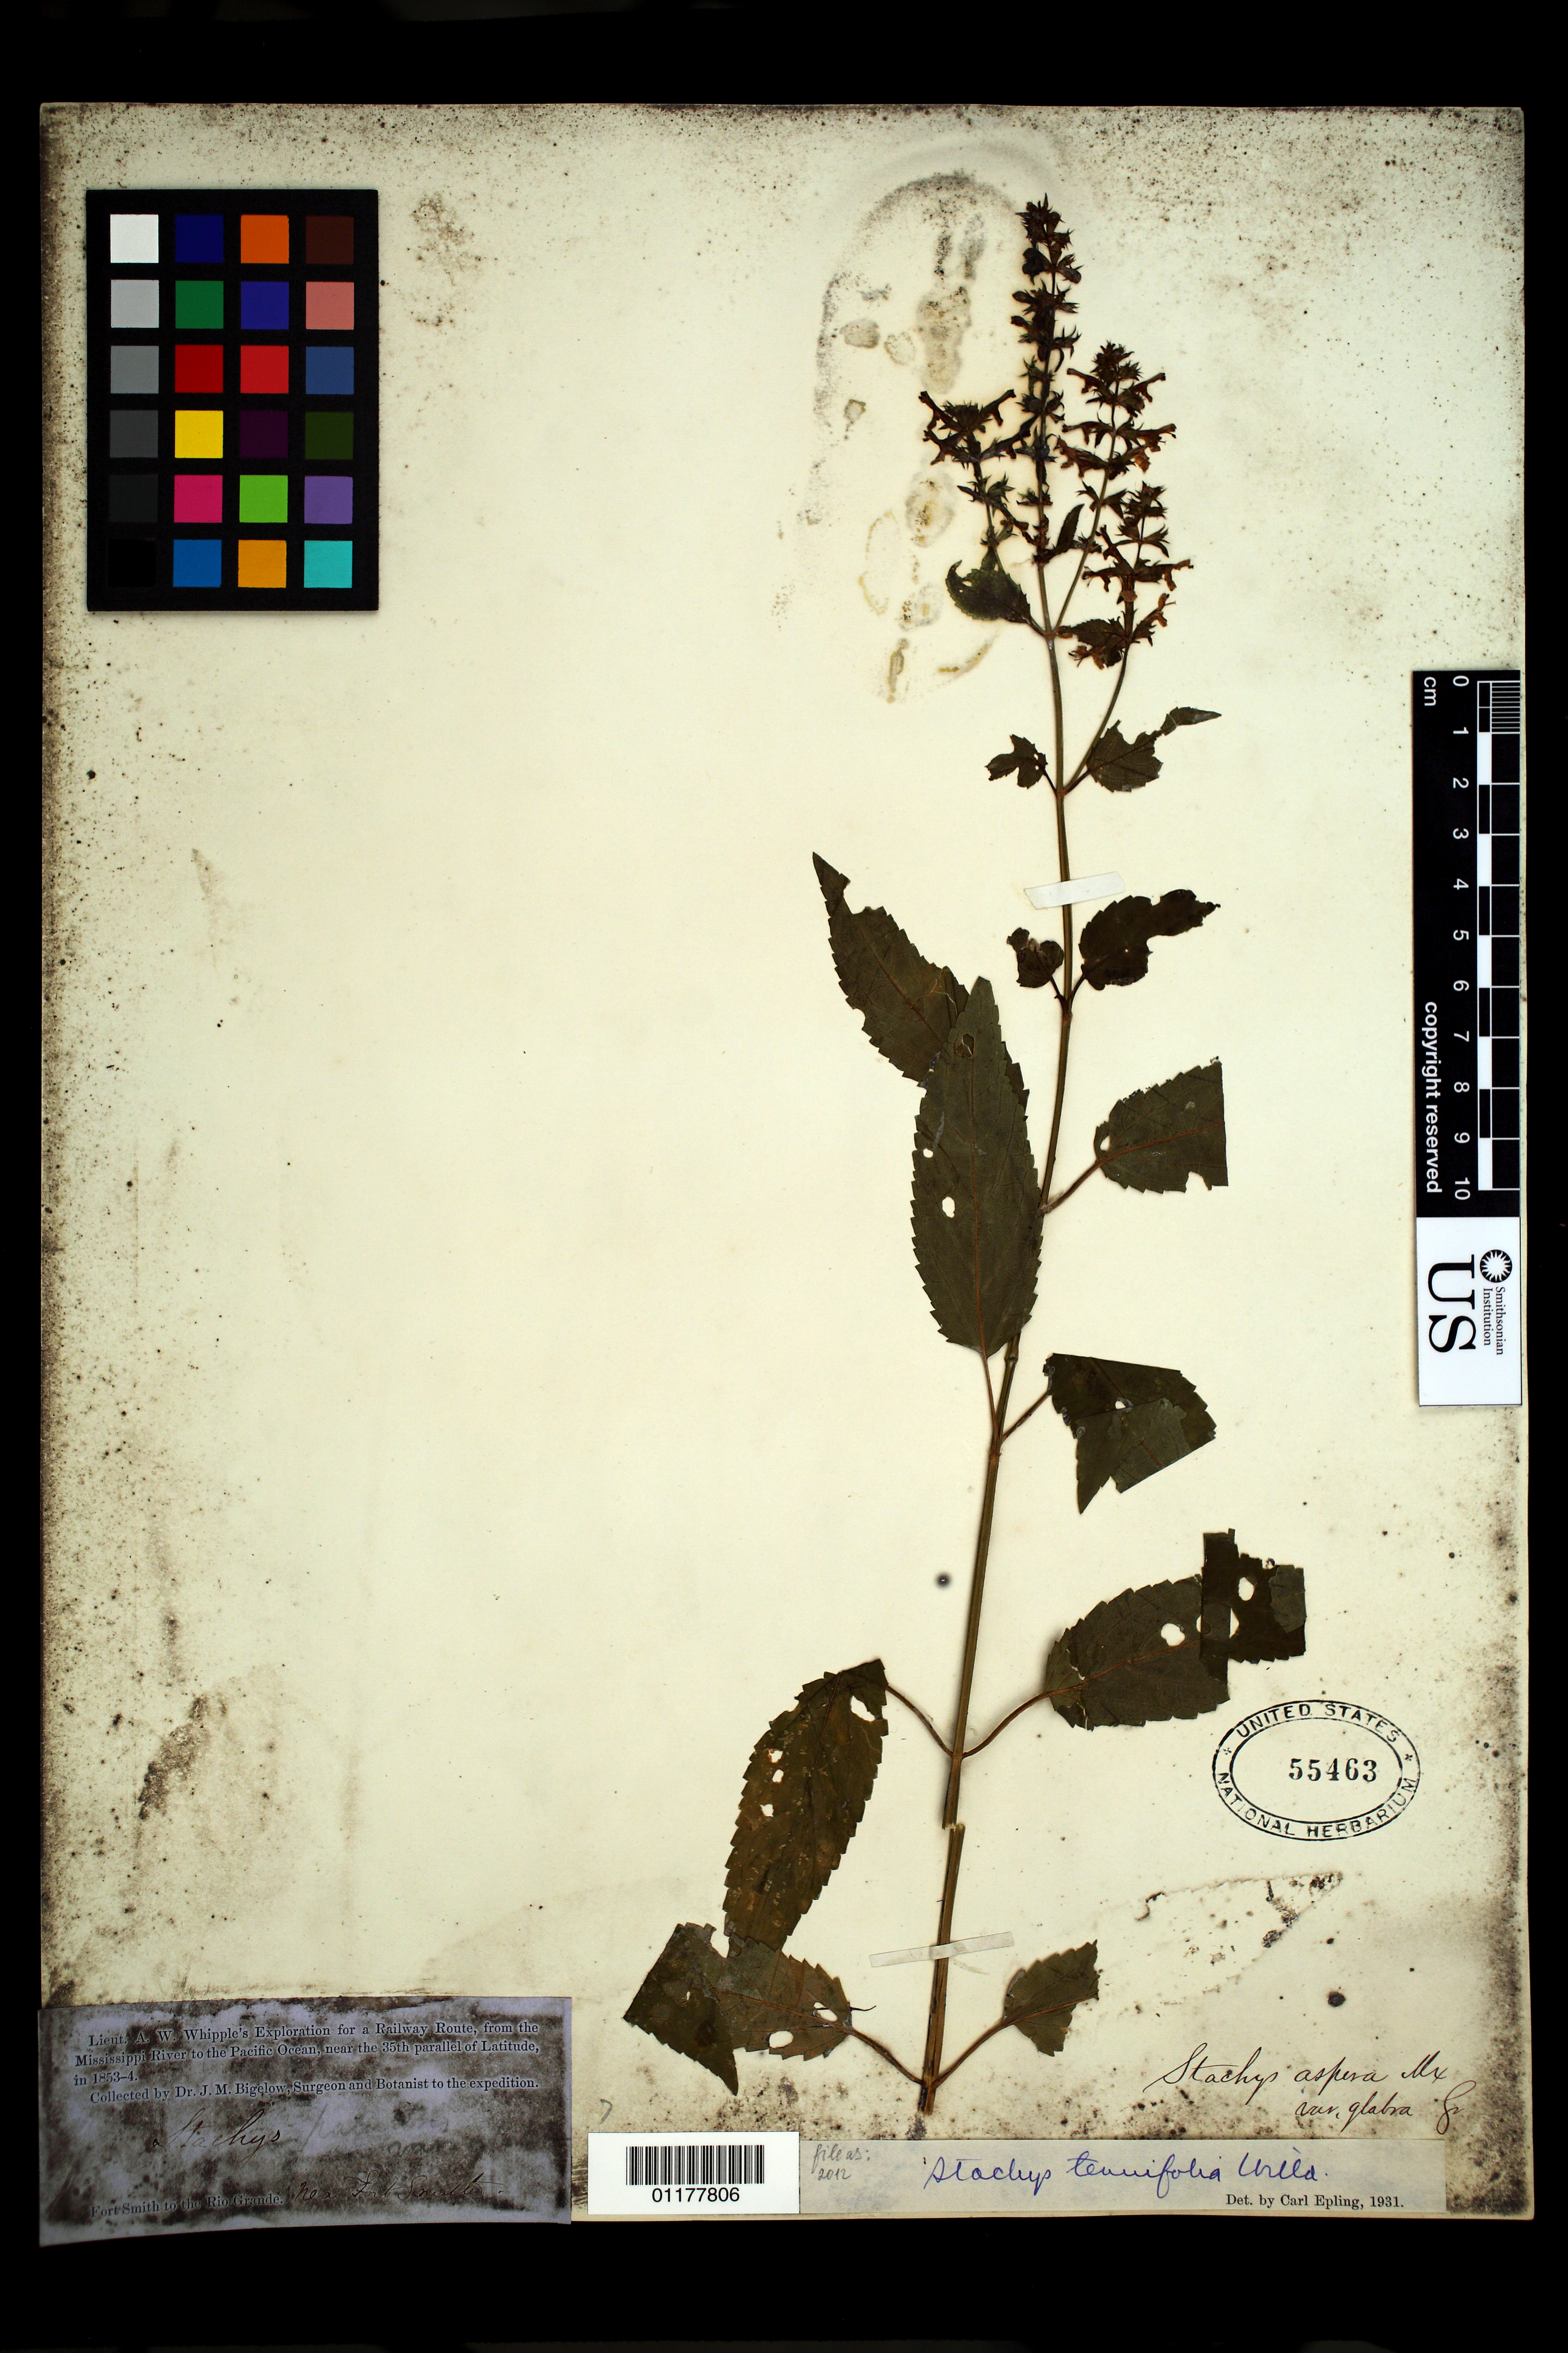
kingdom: Plantae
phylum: Tracheophyta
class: Magnoliopsida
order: Lamiales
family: Lamiaceae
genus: Stachys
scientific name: Stachys tenuifolia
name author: Willd.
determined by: Epling, C. C.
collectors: J. M. Bigelow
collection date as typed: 1853 to -- --- 1854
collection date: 1853/1854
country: United States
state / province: Arkansas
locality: Near Fort Smith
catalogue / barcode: US 55463